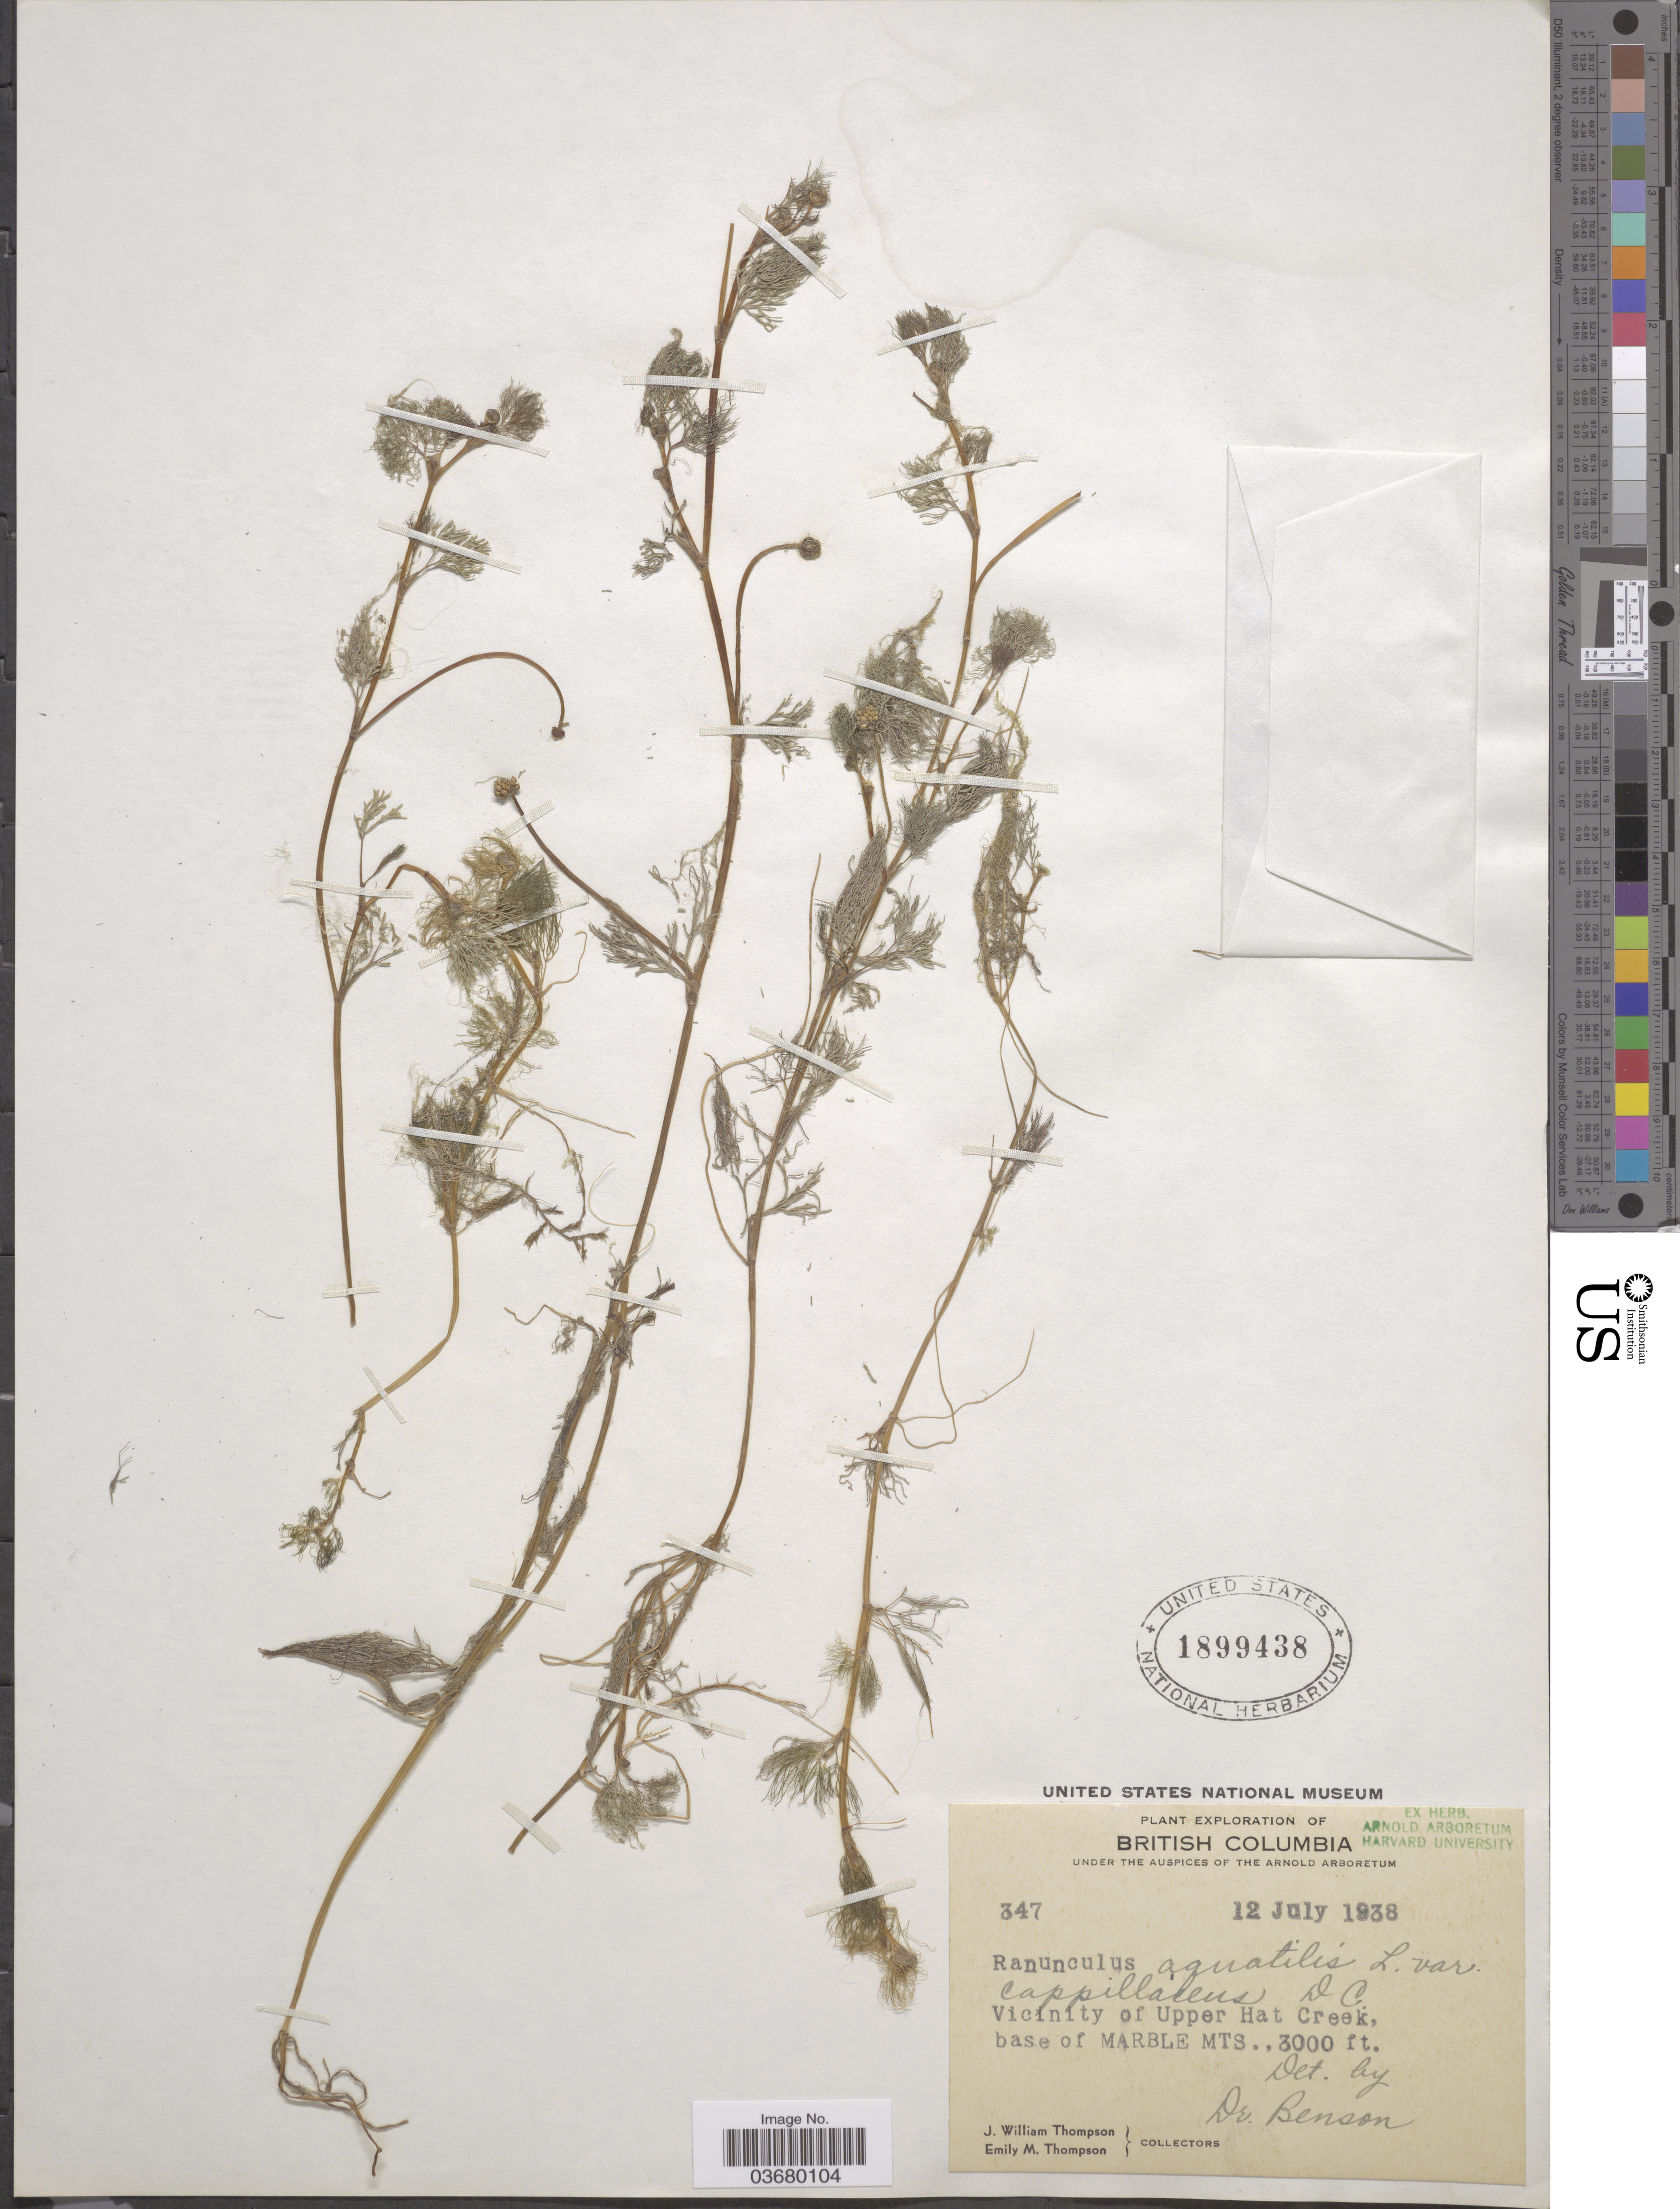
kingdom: Plantae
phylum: Tracheophyta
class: Magnoliopsida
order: Ranunculales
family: Ranunculaceae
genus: Ranunculus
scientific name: Ranunculus trichophyllus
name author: Chaix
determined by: Strong, Mark T., (BOT), Smithsonian Institution - National Museum of Natural History (UNITED STATES)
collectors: J. W. Thompson & E. M. Thompson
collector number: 347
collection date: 1938-07-12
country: Canada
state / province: British Columbia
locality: Vicinity of Upper Hat Creek, base of Marble Mts.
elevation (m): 914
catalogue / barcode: US 1899438